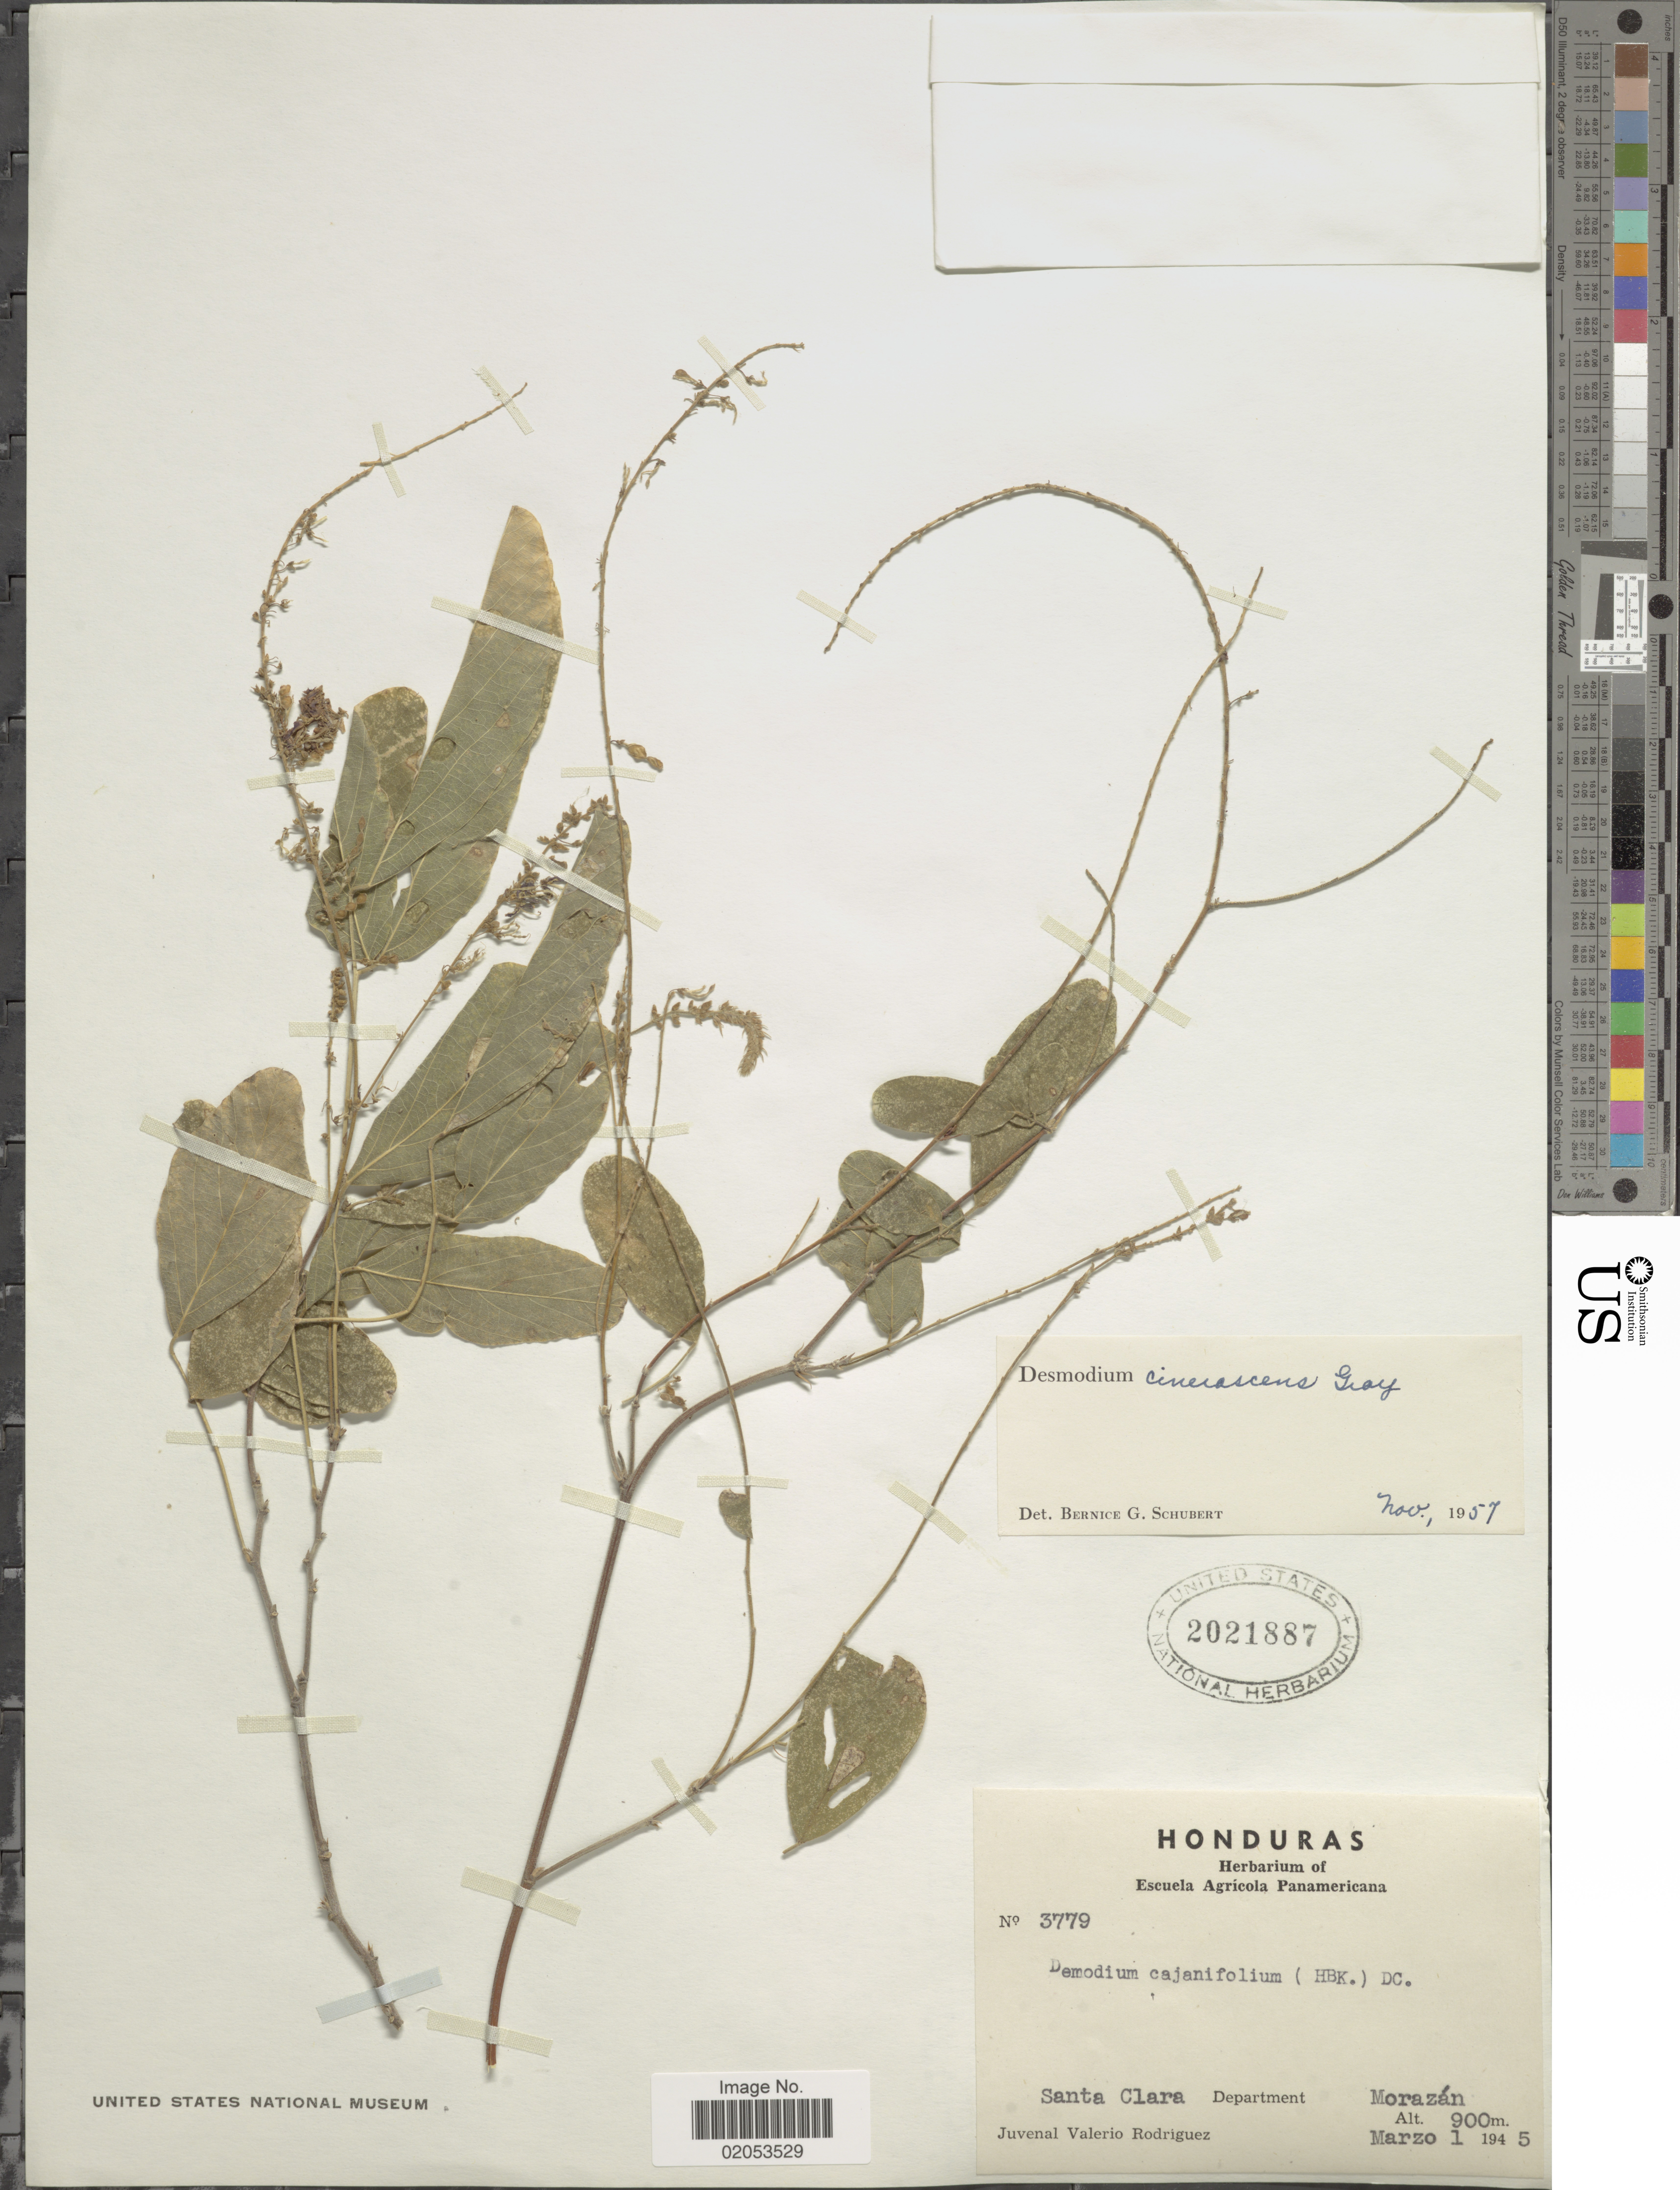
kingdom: Plantae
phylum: Tracheophyta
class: Magnoliopsida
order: Fabales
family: Fabaceae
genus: Desmodium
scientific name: Desmodium cinerascens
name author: A. Gray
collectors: J. Valerio R.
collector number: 3779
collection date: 1945-03-01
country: Honduras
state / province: Fco. Morazán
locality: Santa Clara Department Morazán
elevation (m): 900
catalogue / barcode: US 2021887